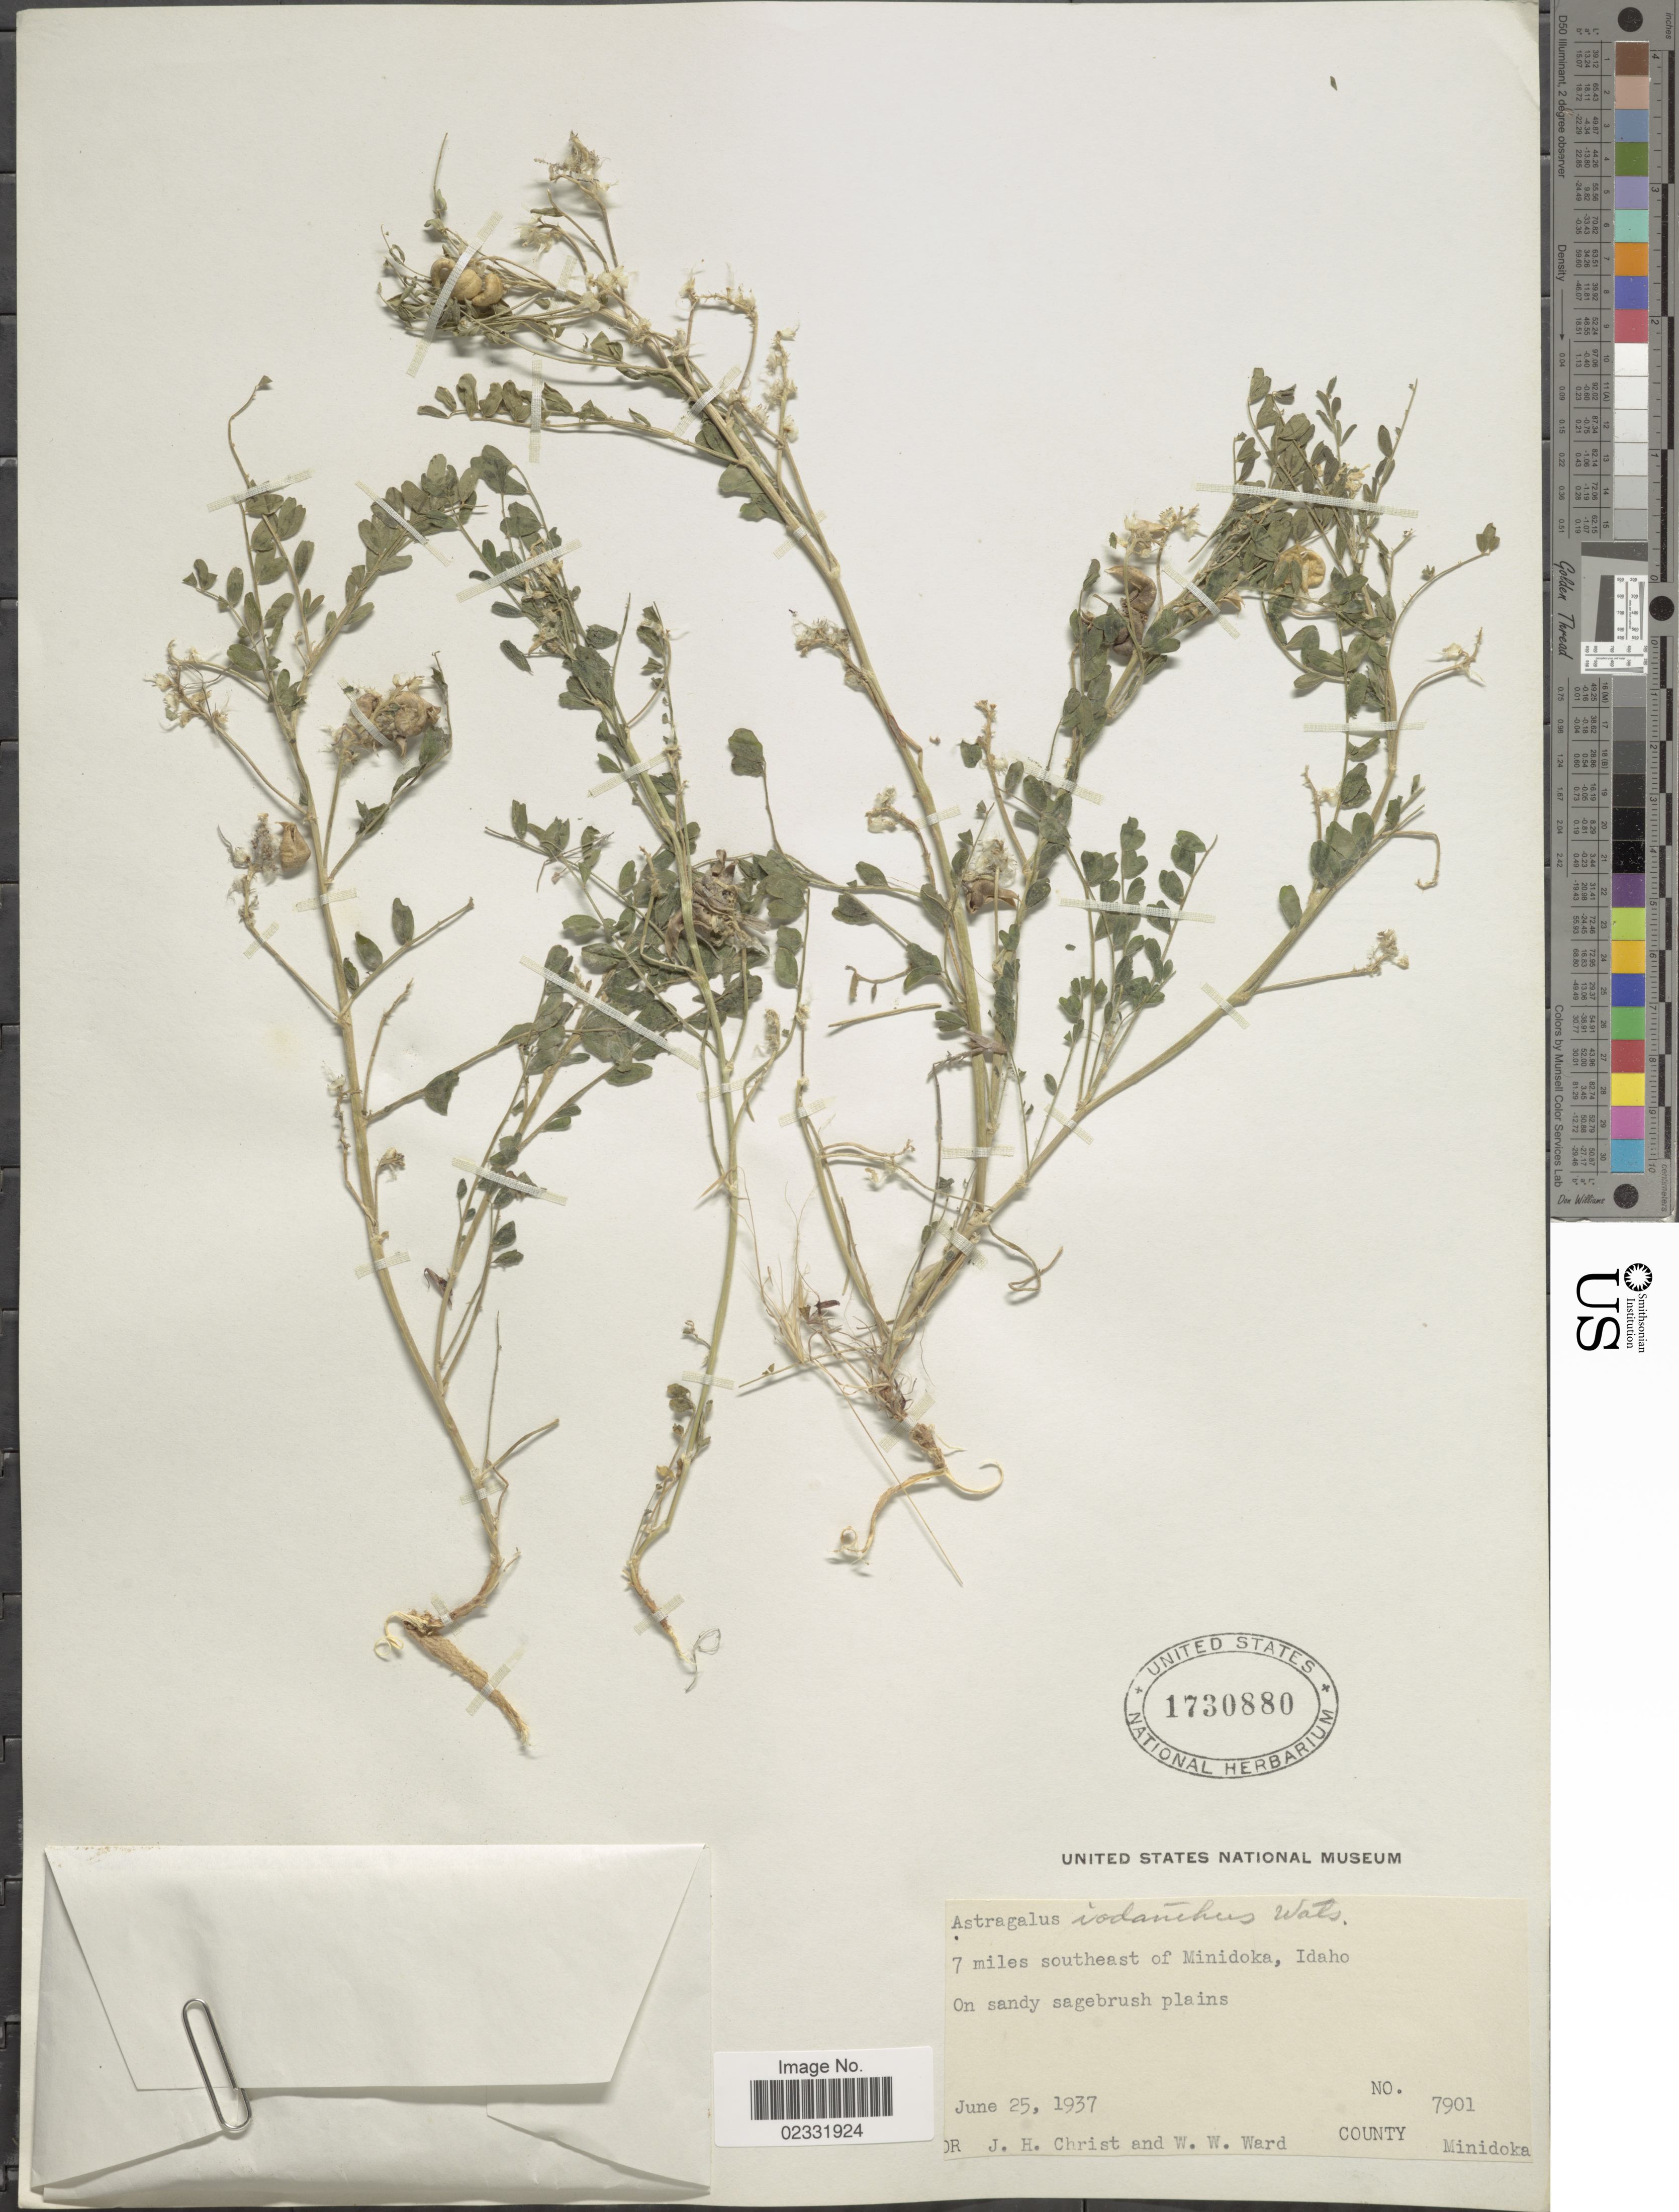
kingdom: Plantae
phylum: Tracheophyta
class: Magnoliopsida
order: Fabales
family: Fabaceae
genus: Astragalus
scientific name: Astragalus iodanthus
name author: S. Watson in C. King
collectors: J. H. Christ & W. Ward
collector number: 7901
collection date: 1937-06-25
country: United States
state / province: Idaho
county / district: Minidoka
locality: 7 miles SE of Minidoka.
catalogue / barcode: US 1730880